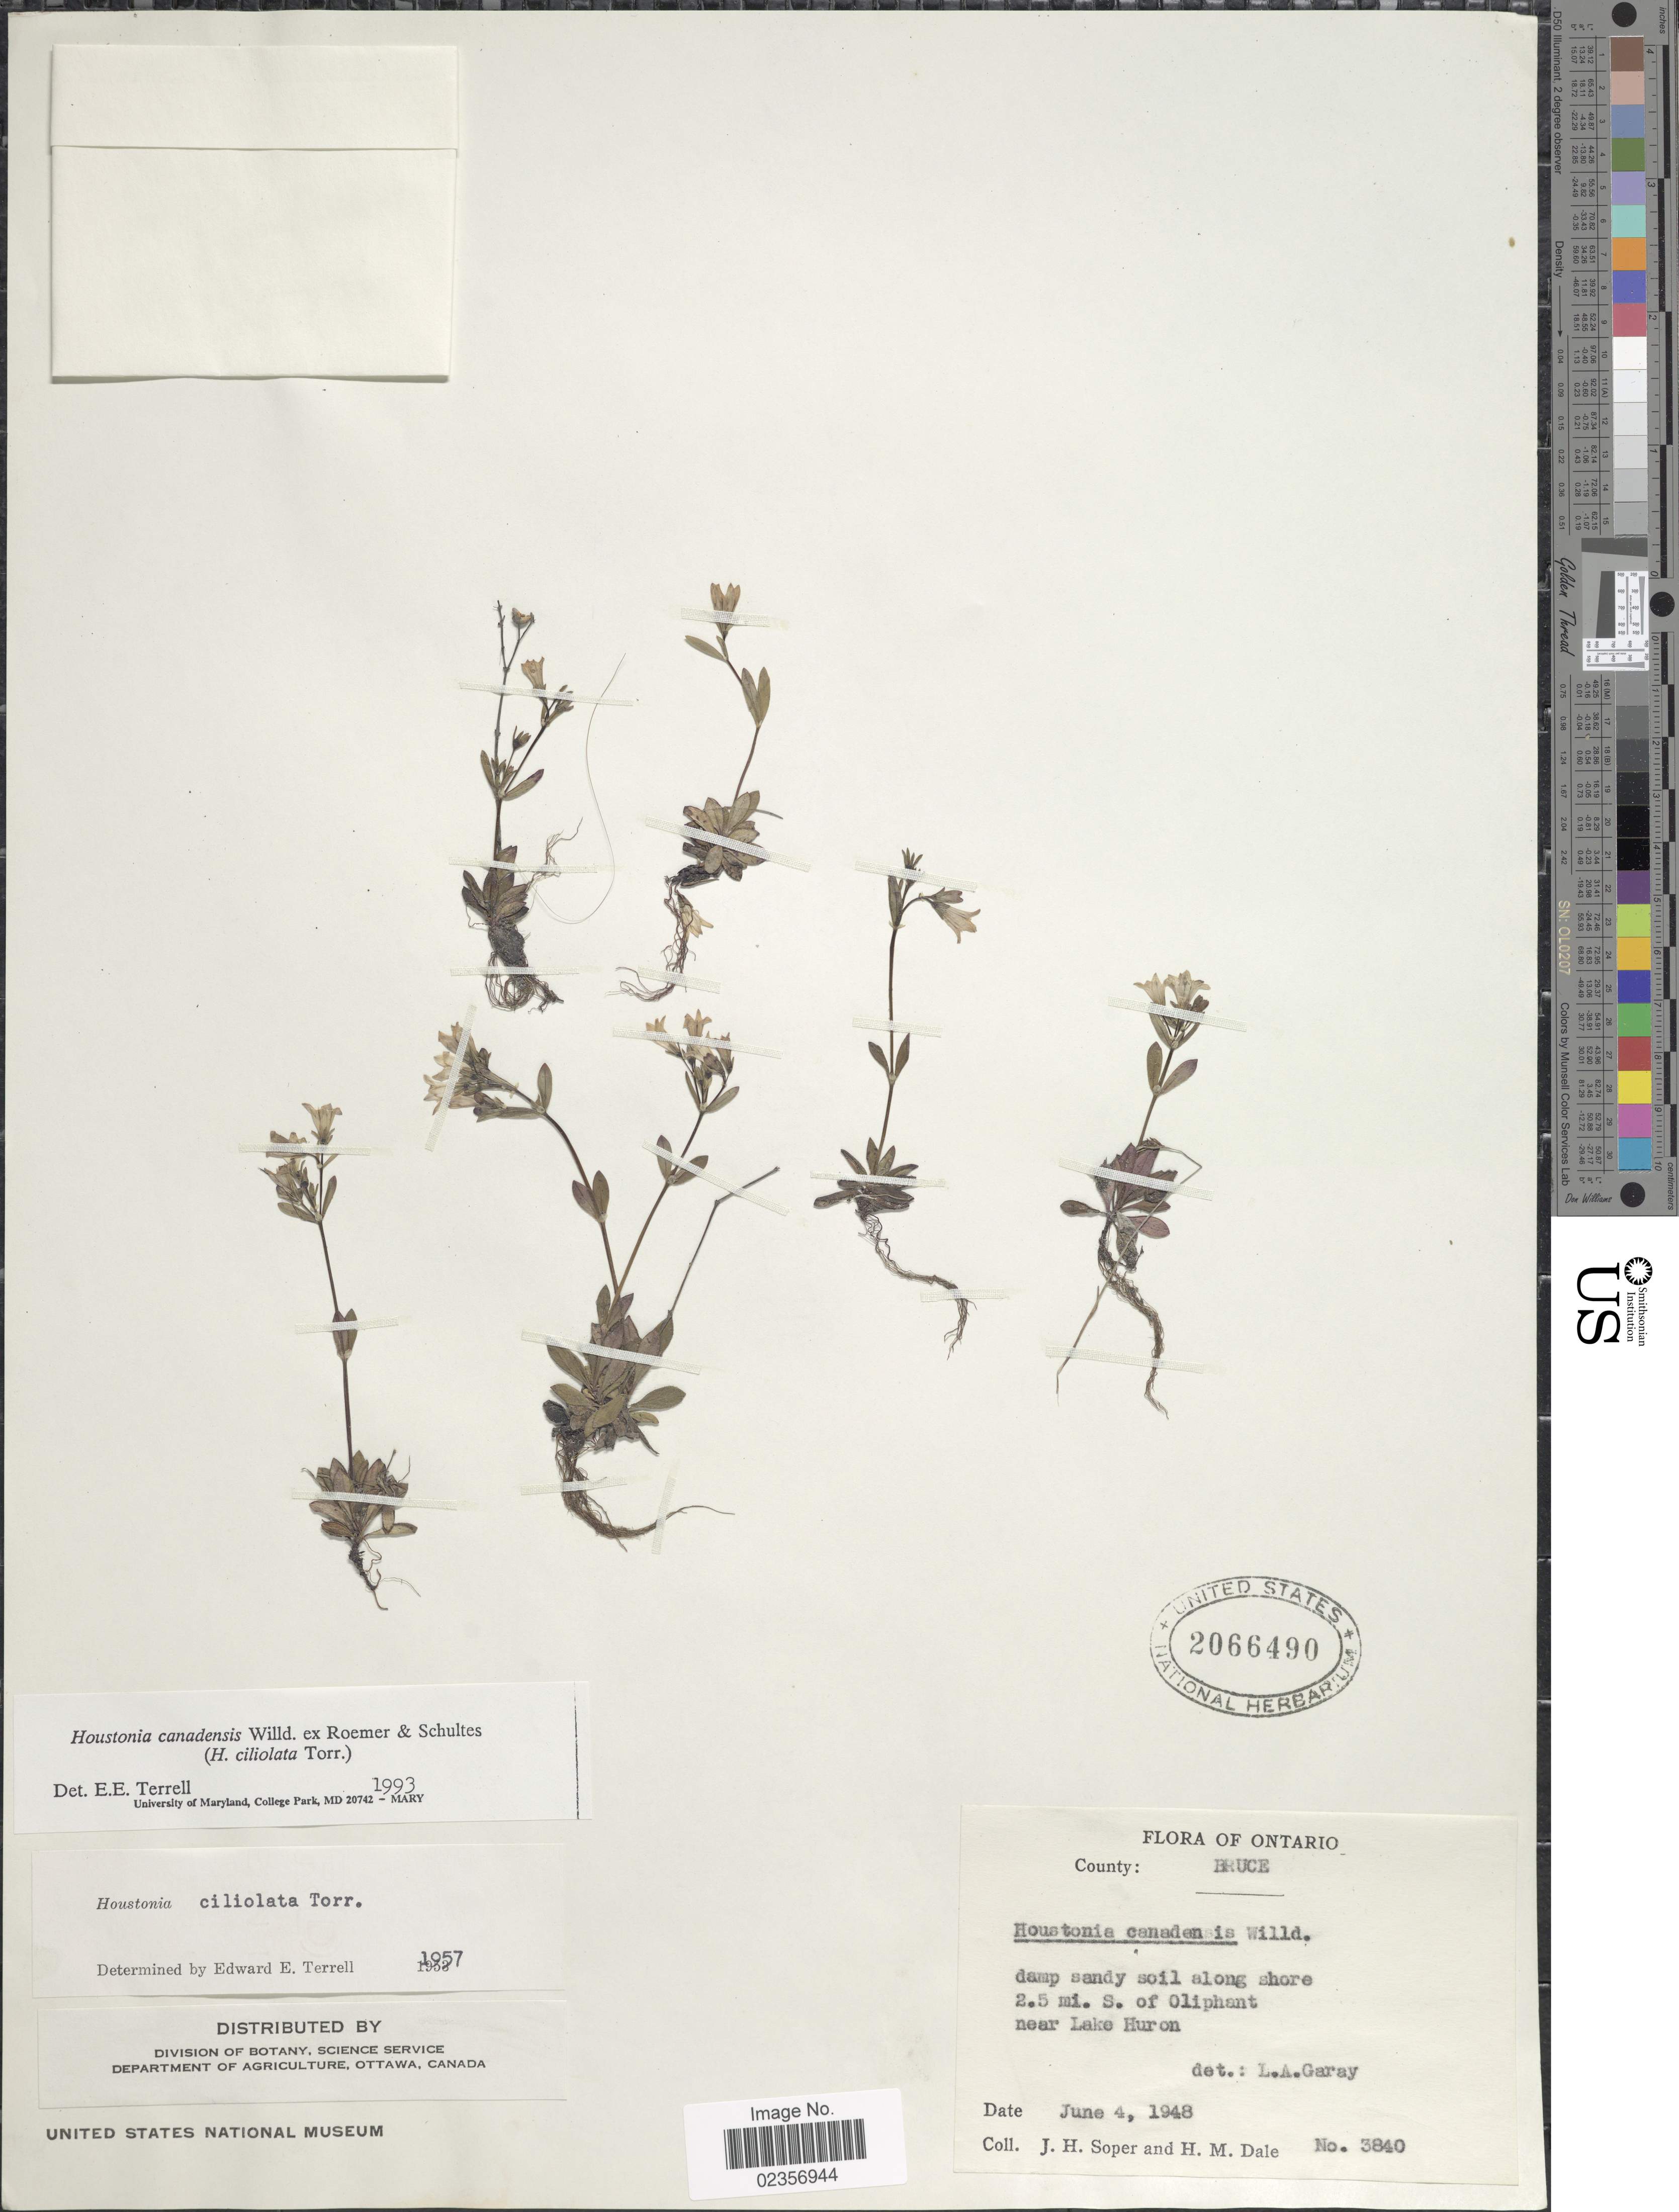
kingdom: Plantae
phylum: Tracheophyta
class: Magnoliopsida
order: Gentianales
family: Rubiaceae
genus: Houstonia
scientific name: Houstonia canadensis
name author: Willd.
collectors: J. H. Soper & H. M. Dale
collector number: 3840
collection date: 1948-06-04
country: Canada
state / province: Ontario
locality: County: Bruce, damp soil along shore 2.5 mi. S. of Oliphant near Lake Huron.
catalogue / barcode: US 2066490